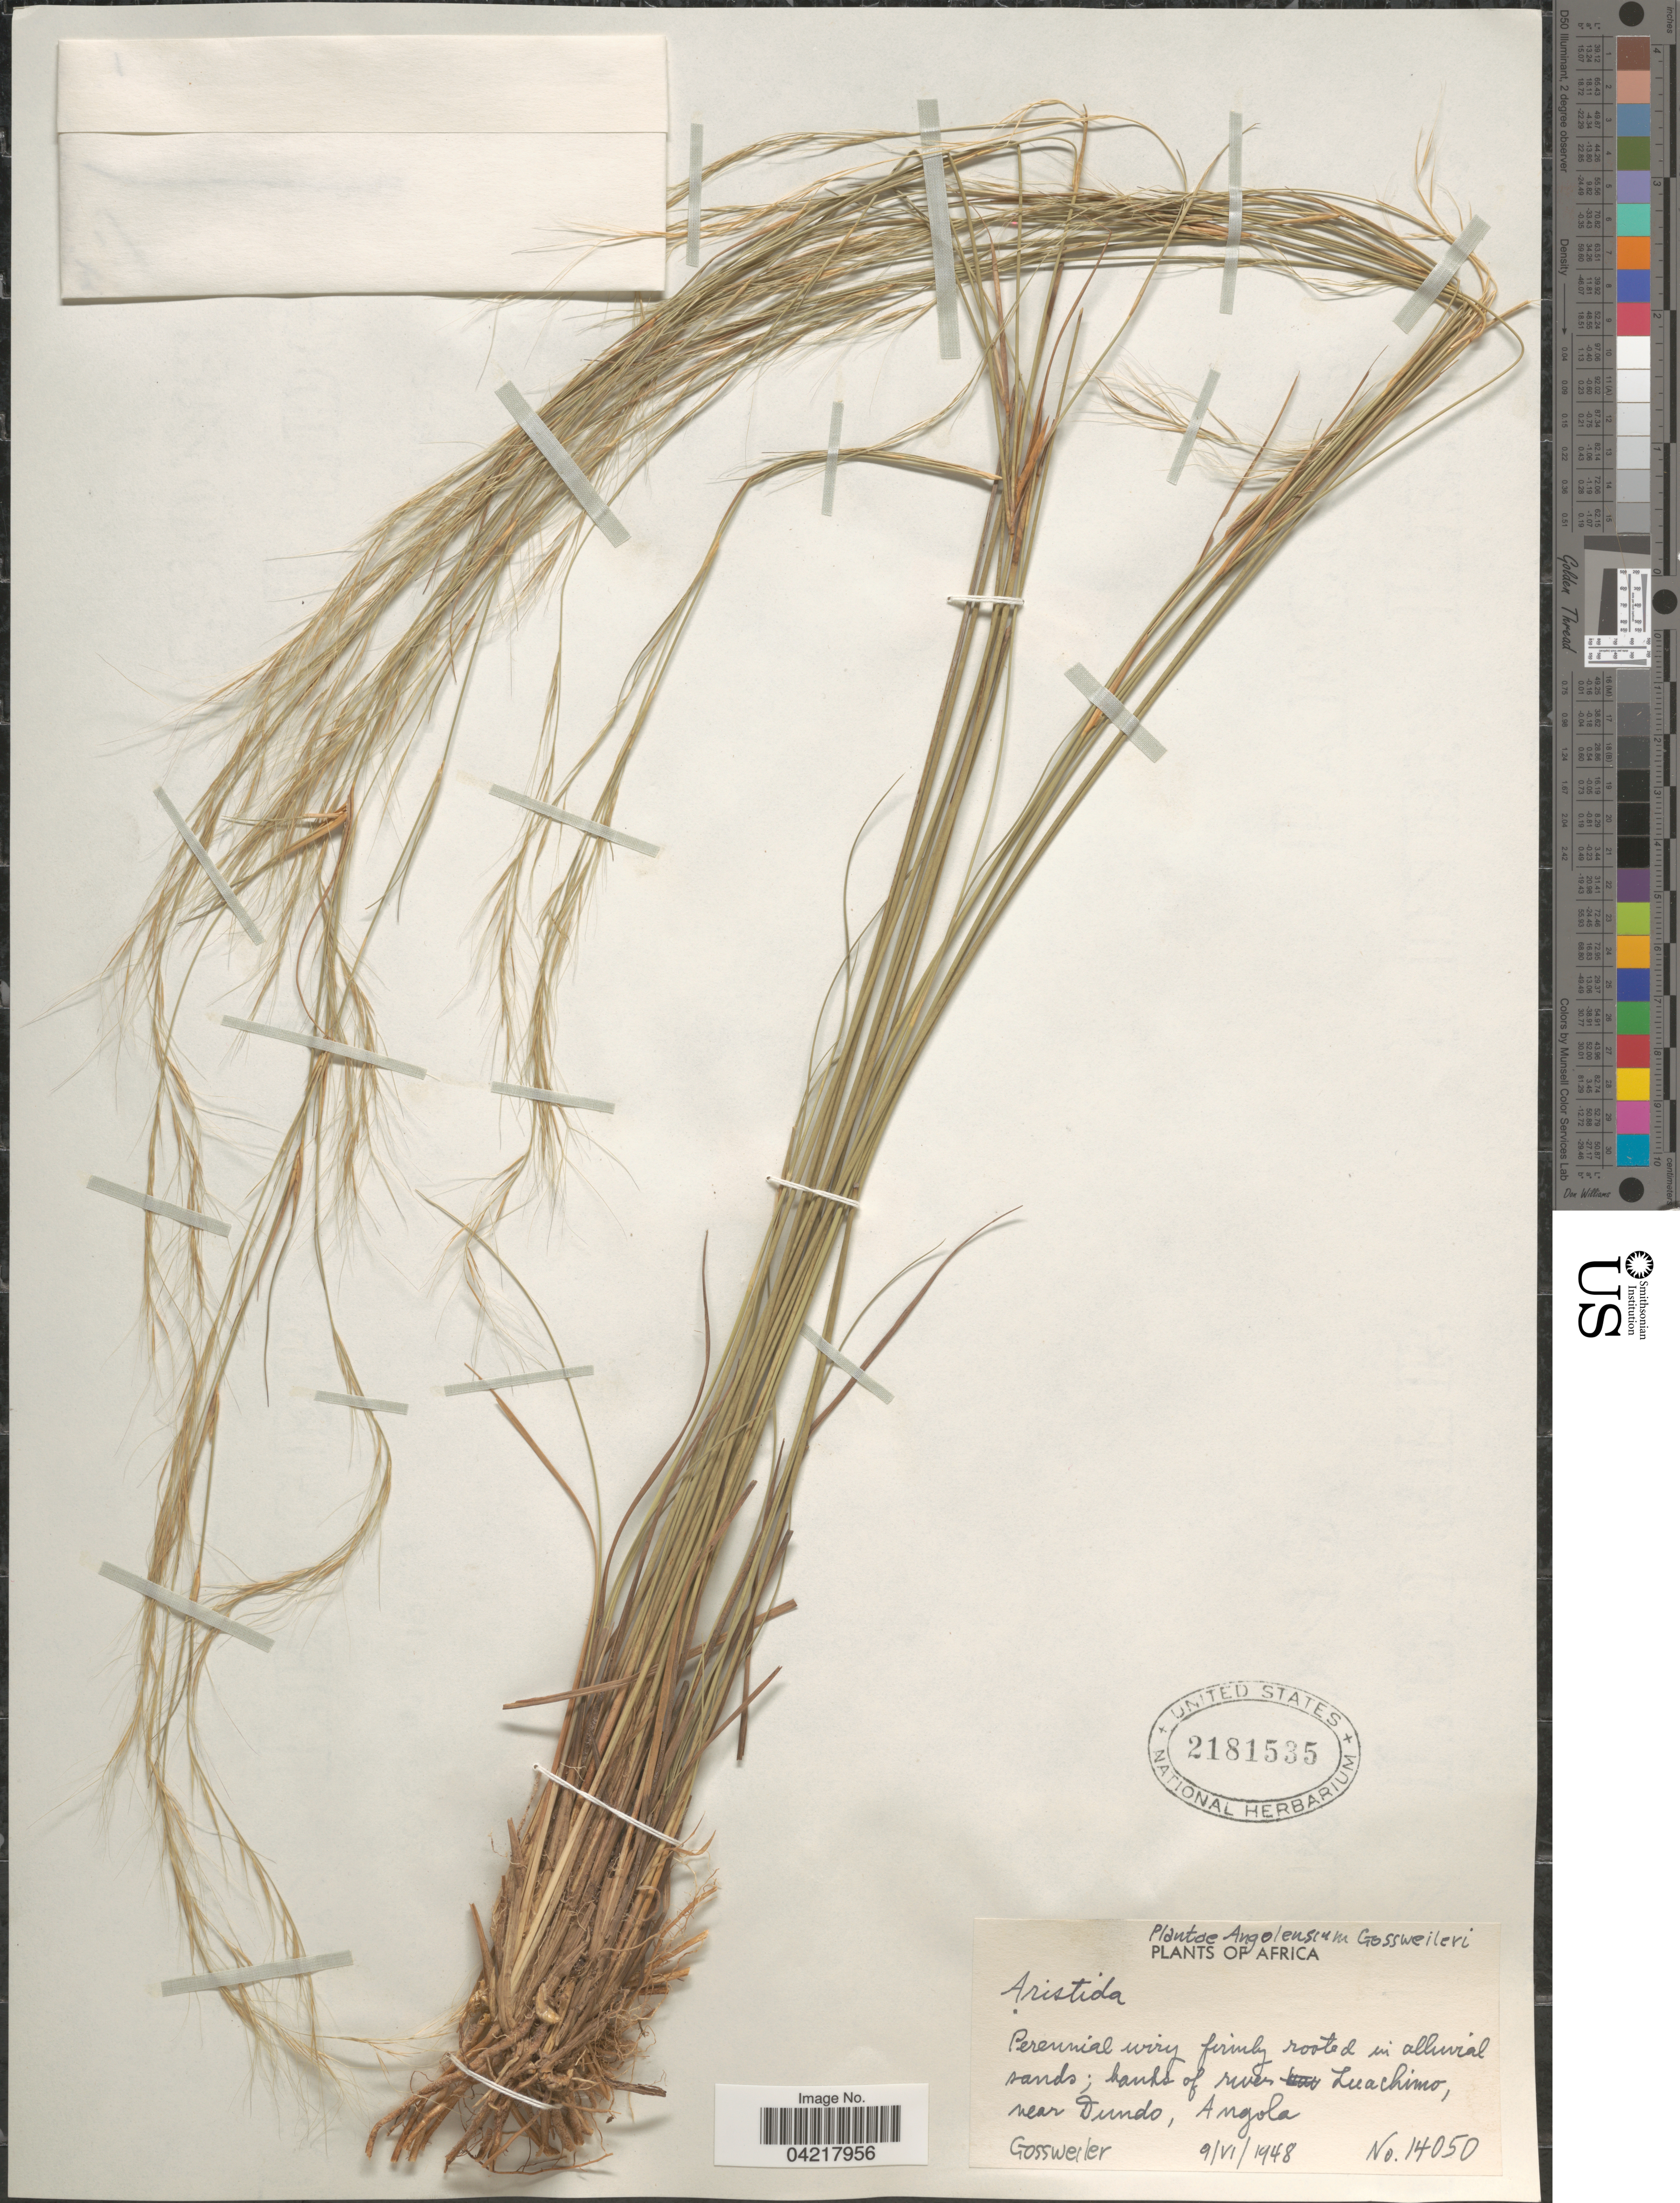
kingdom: Plantae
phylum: Tracheophyta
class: Liliopsida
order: Poales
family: Poaceae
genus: Aristida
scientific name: Aristida sp.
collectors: -. Gossweiler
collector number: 14050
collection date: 1948-06-09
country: Angola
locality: Banks of river Luachimo, near Dundo.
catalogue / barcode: US 2181535